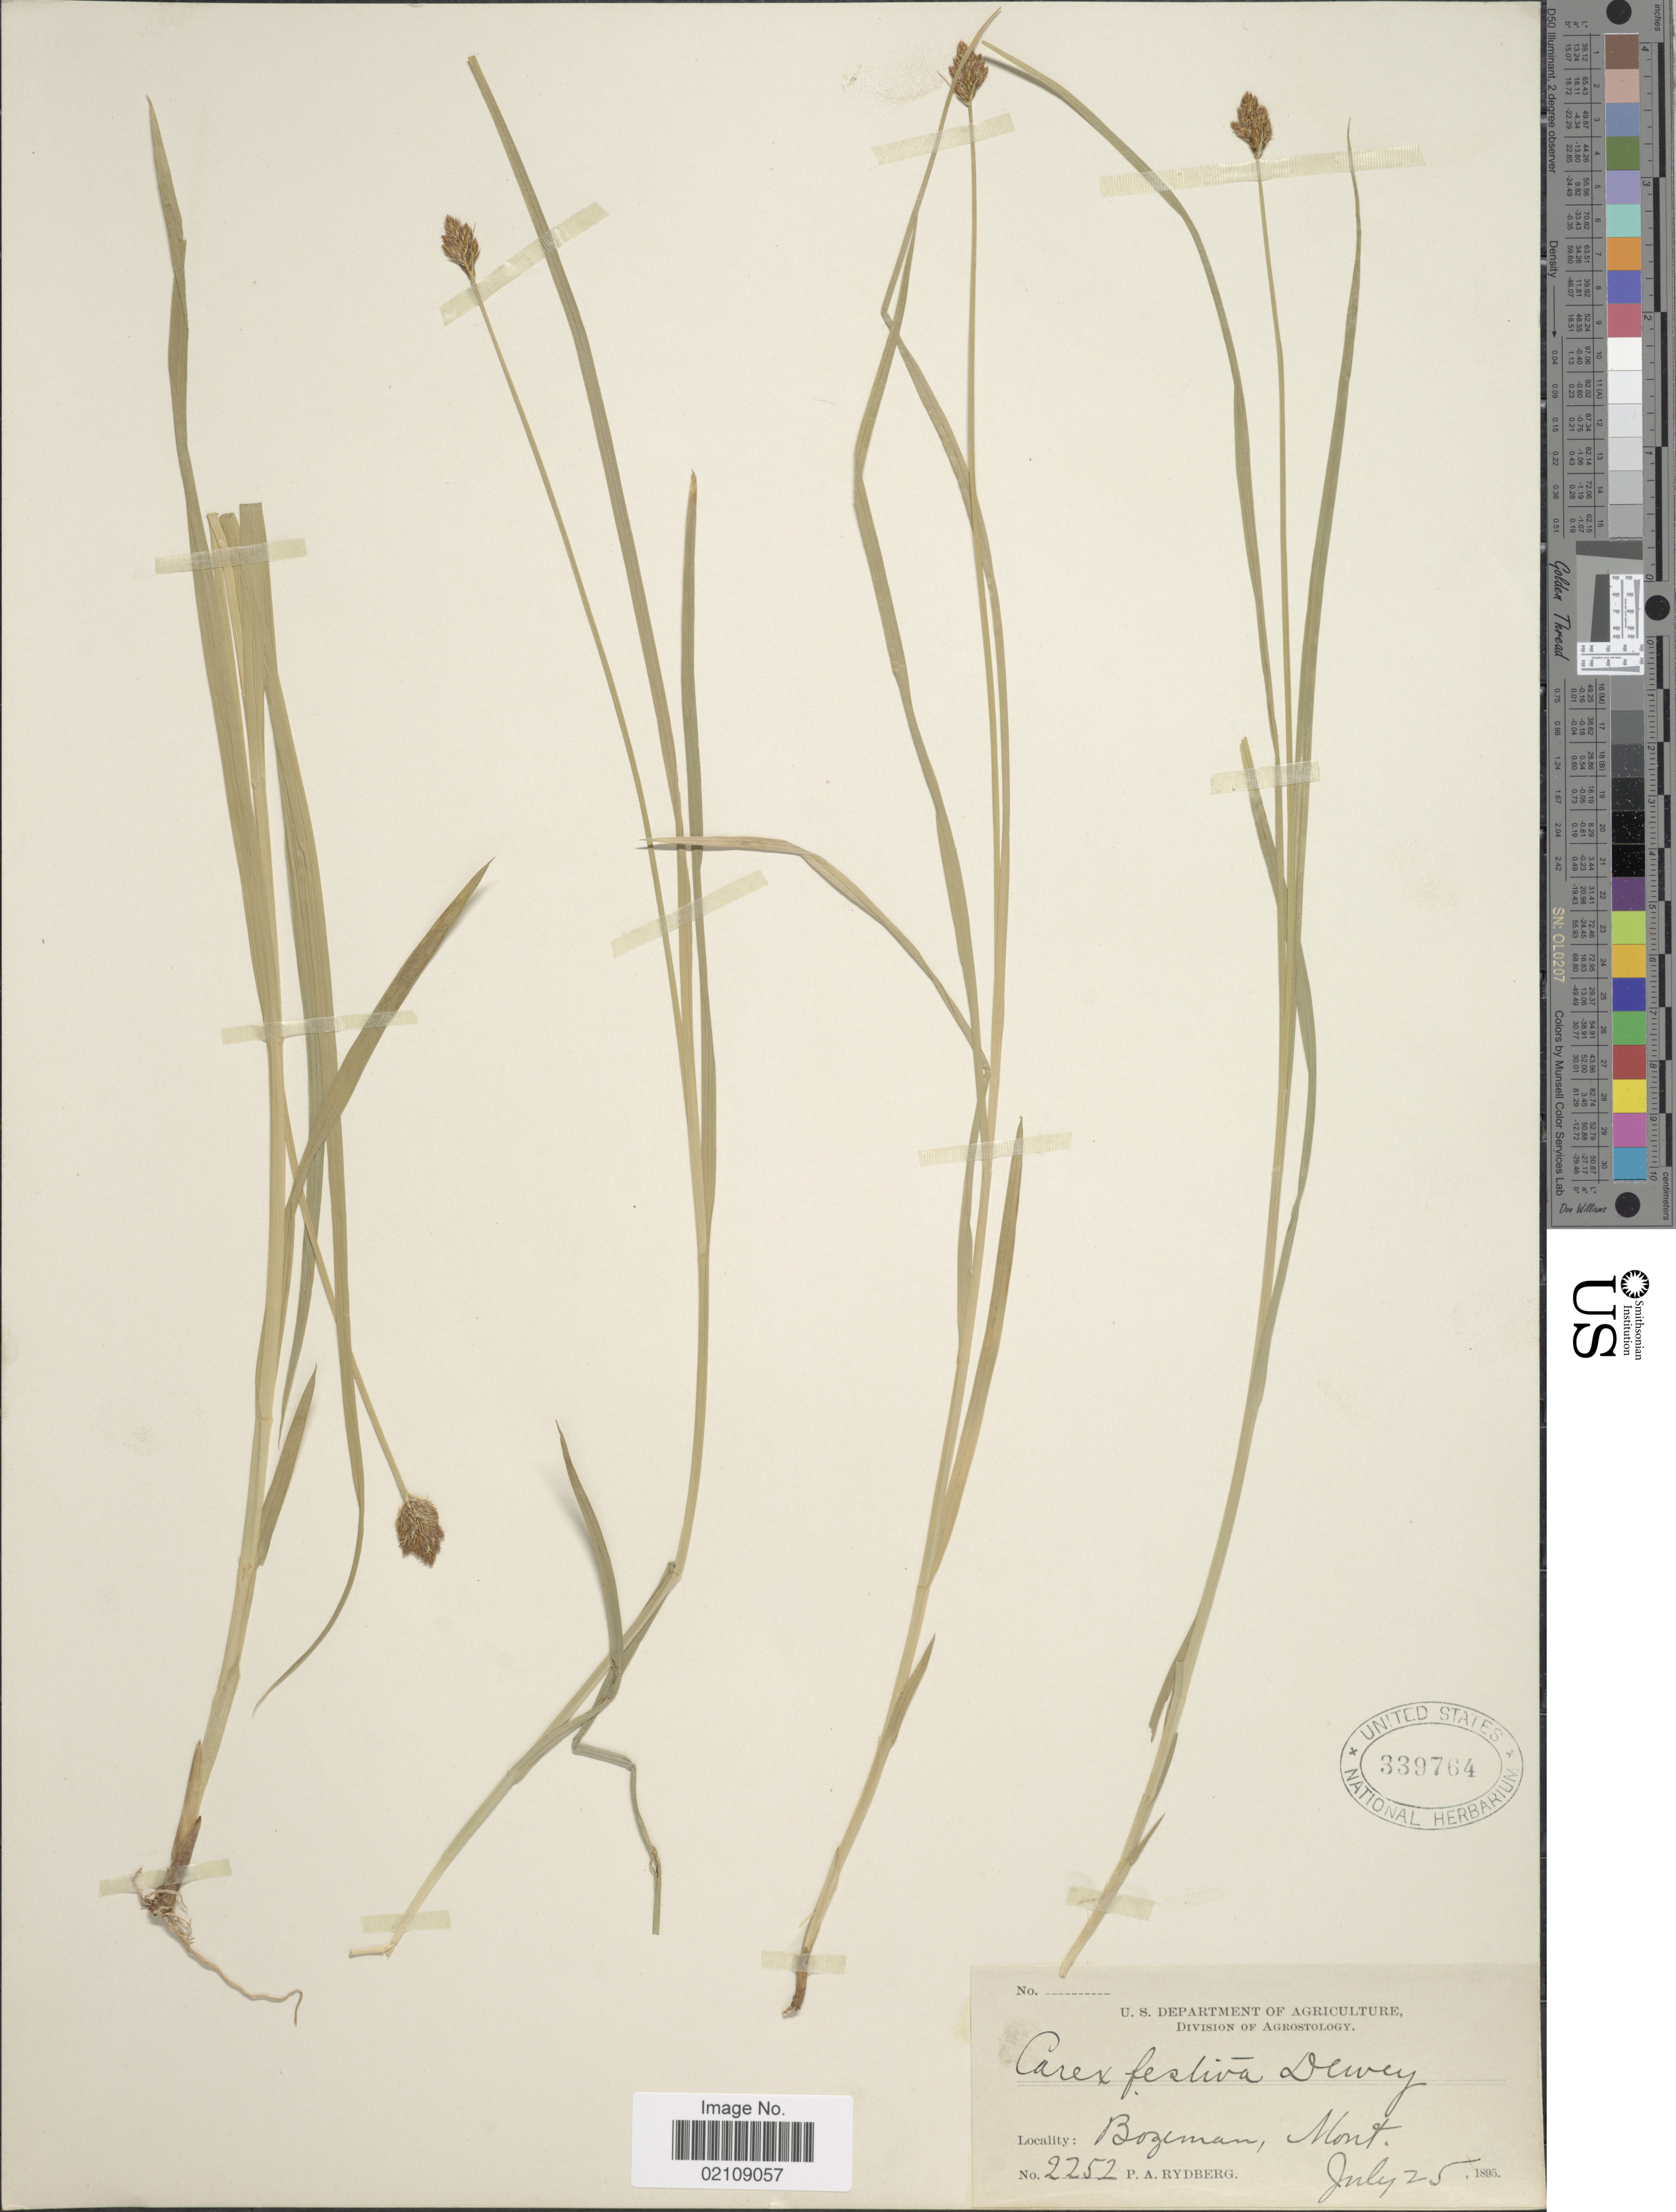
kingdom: Plantae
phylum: Tracheophyta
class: Liliopsida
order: Poales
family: Cyperaceae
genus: Carex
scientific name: Carex sp.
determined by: Strong, Mark T., (BOT), Smithsonian Institution - National Museum of Natural History (UNITED STATES)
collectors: P. A. Rydberg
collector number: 2252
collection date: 1895-07-25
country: United States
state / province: Montana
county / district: Gallatin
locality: Bozeman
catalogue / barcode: US 339764